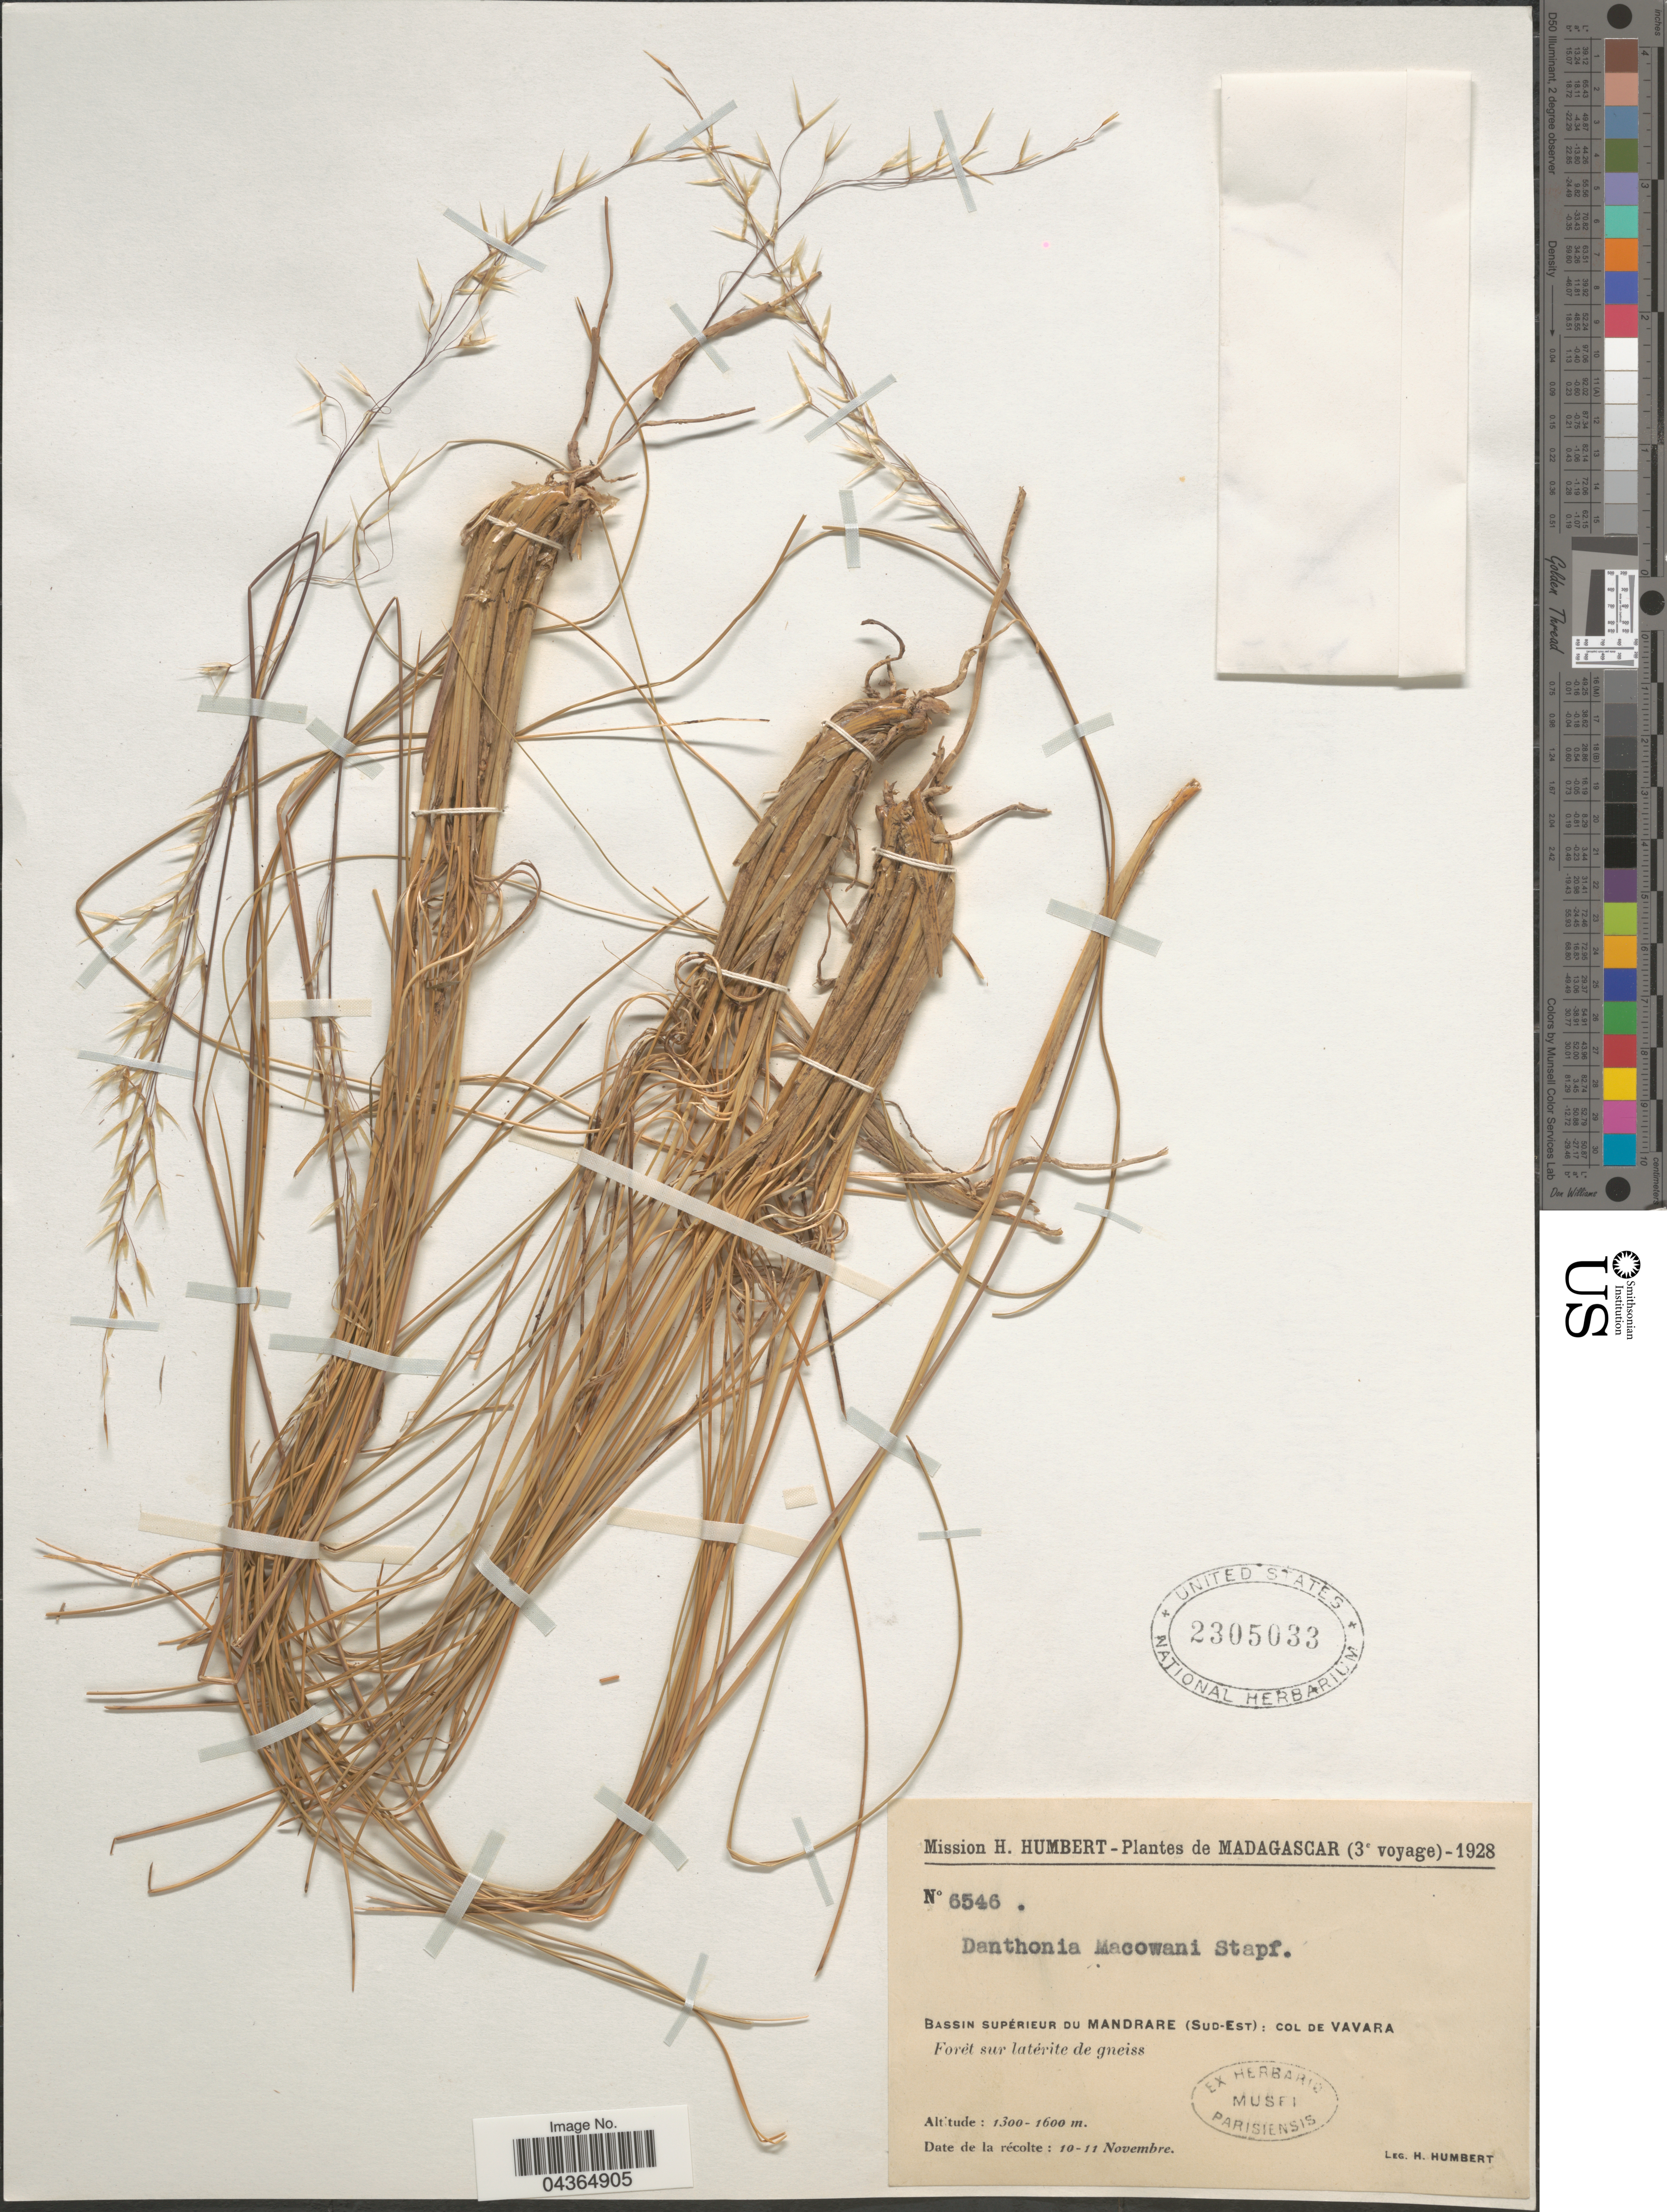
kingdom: Plantae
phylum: Tracheophyta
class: Liliopsida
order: Poales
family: Poaceae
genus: Merxmuellera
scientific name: Merxmuellera macowanii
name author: (Stapf) Conert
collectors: H. Humbert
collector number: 6546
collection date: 1928-11-10/1928-11-11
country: Madagascar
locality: (3e voyage) - 1928. Bassin Supérieur du Mandrare (Sud-Est): col de Vavara.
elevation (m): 1300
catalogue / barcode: US 2305033